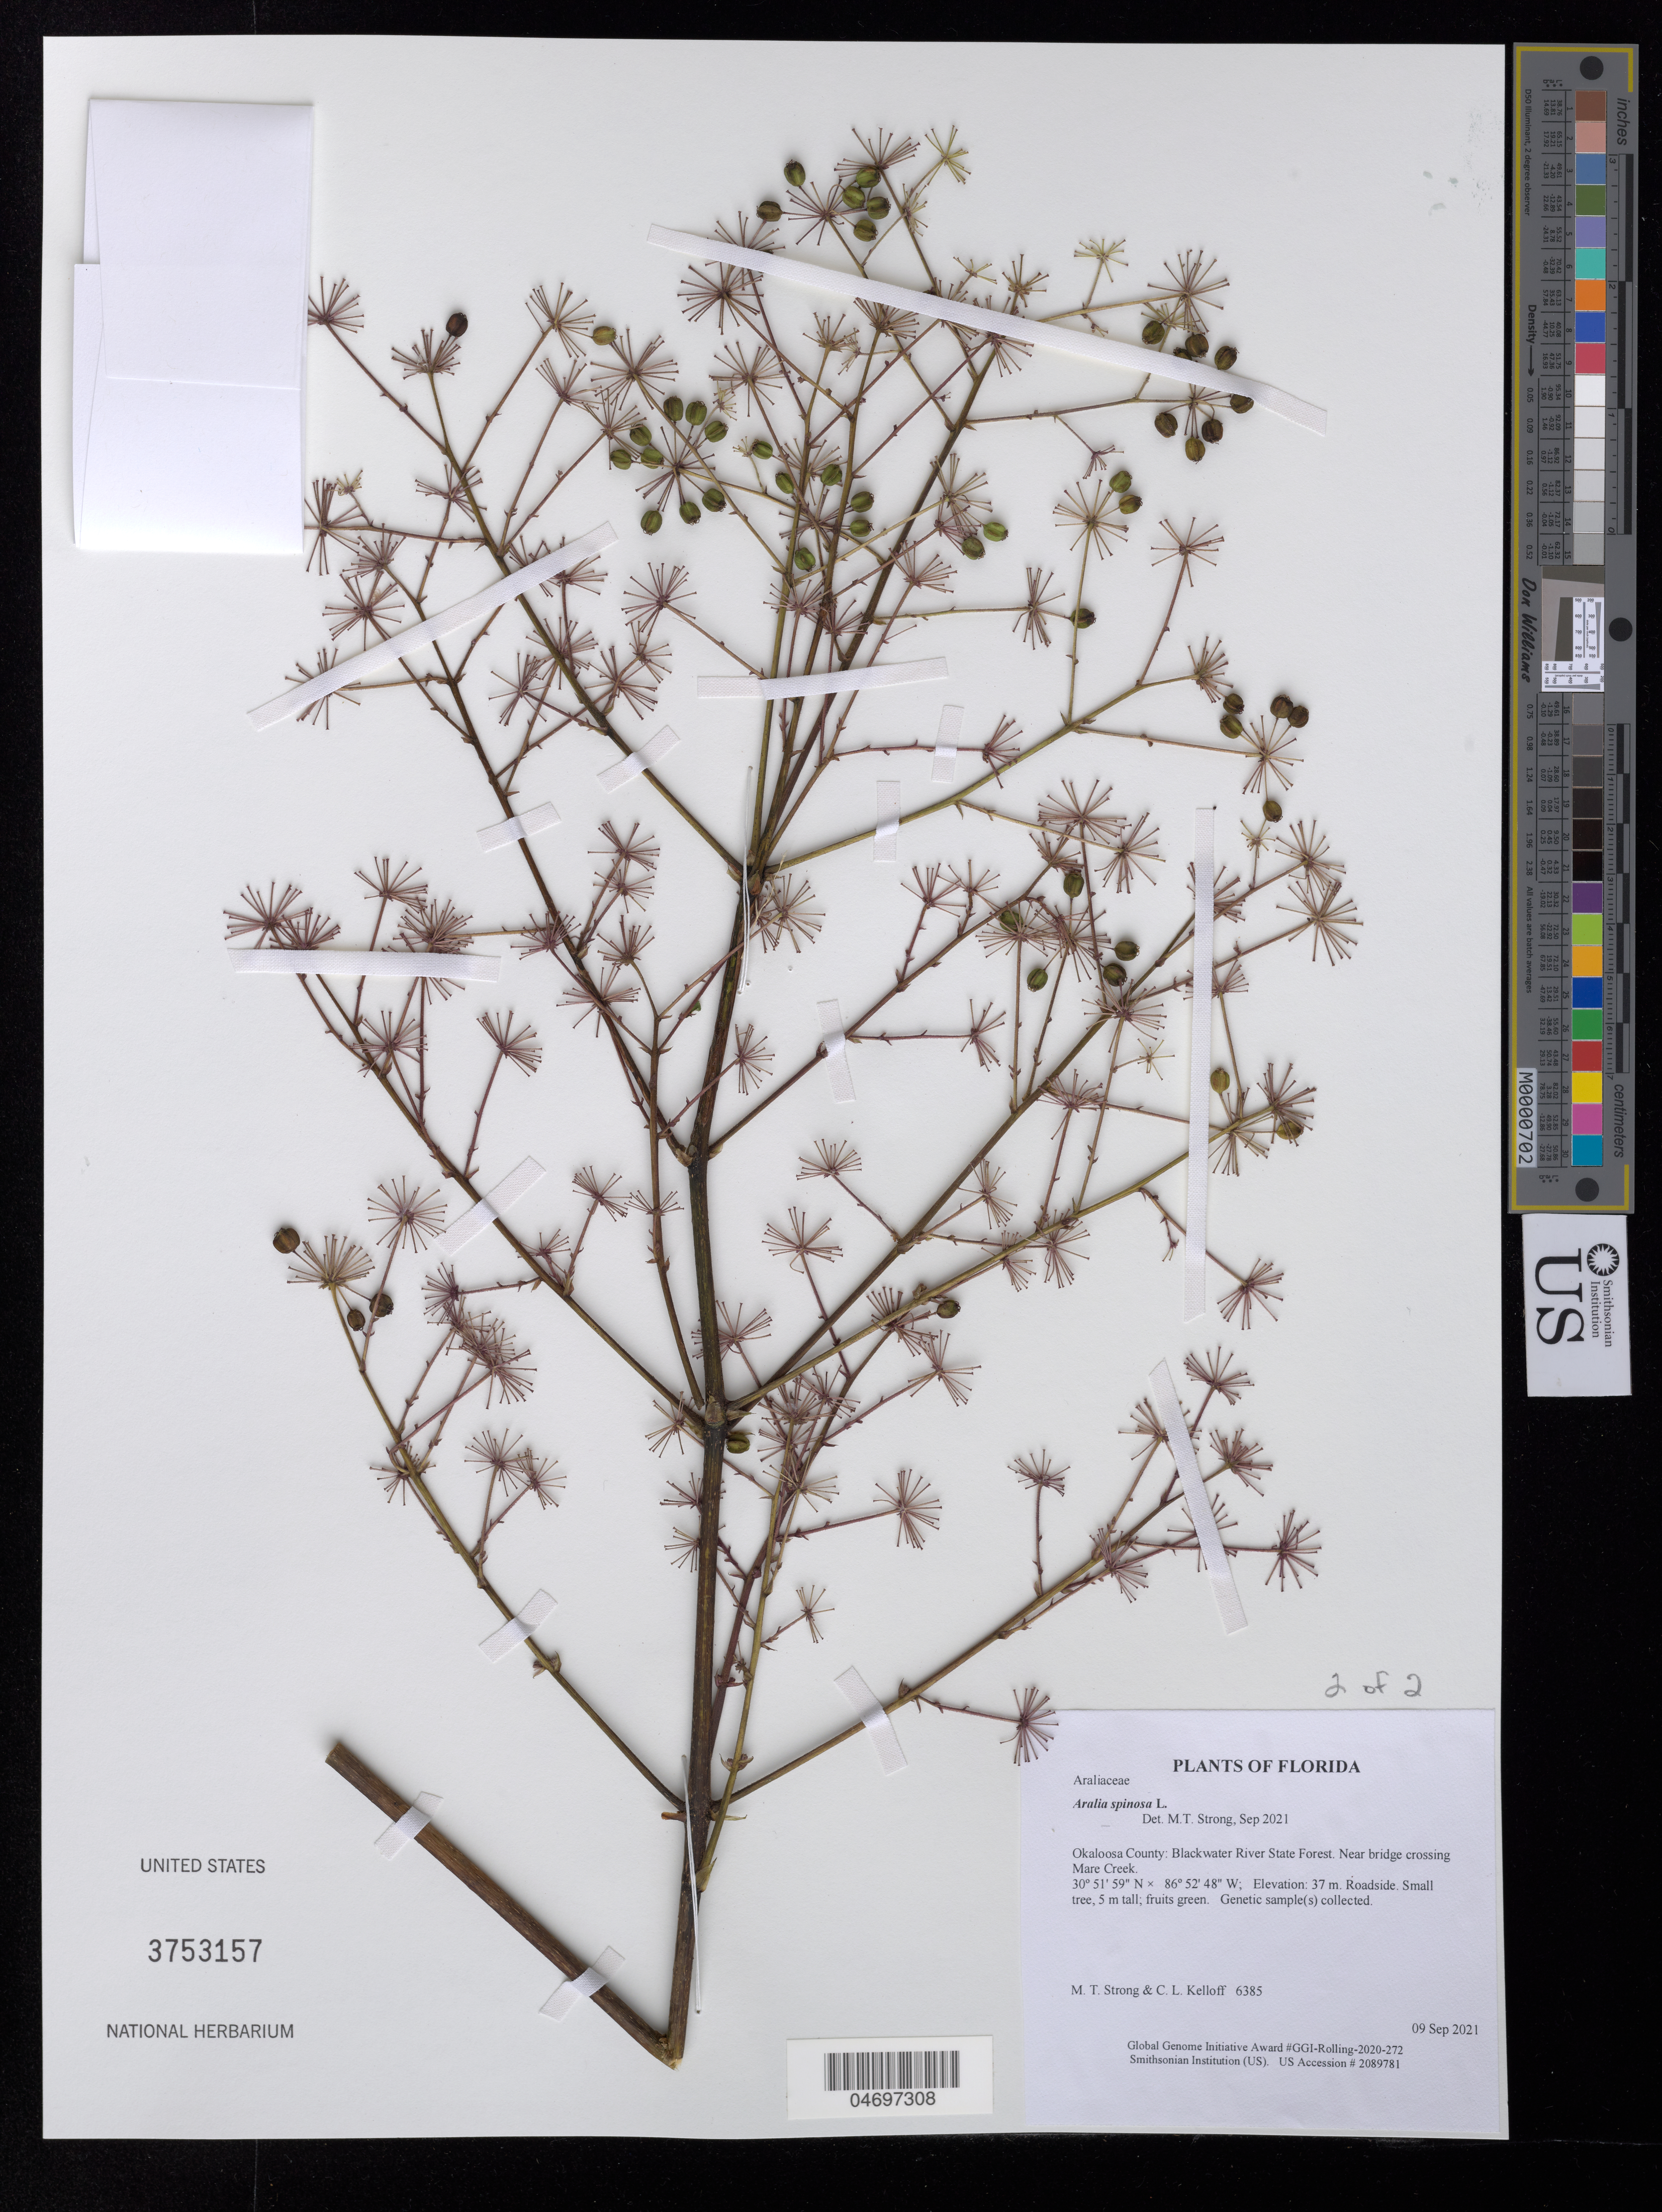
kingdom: Plantae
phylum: Tracheophyta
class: Magnoliopsida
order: Apiales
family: Araliaceae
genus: Aralia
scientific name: Aralia spinosa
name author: L.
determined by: Strong, Mark T.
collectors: M. T. Strong & C. L. Kelloff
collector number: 6385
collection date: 2021-09-09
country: United States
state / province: Florida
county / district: Okaloosa County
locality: Blackwater River State Forest. Near bridge crossing Mare Creek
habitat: Roadside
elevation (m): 37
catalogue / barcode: US 3753157